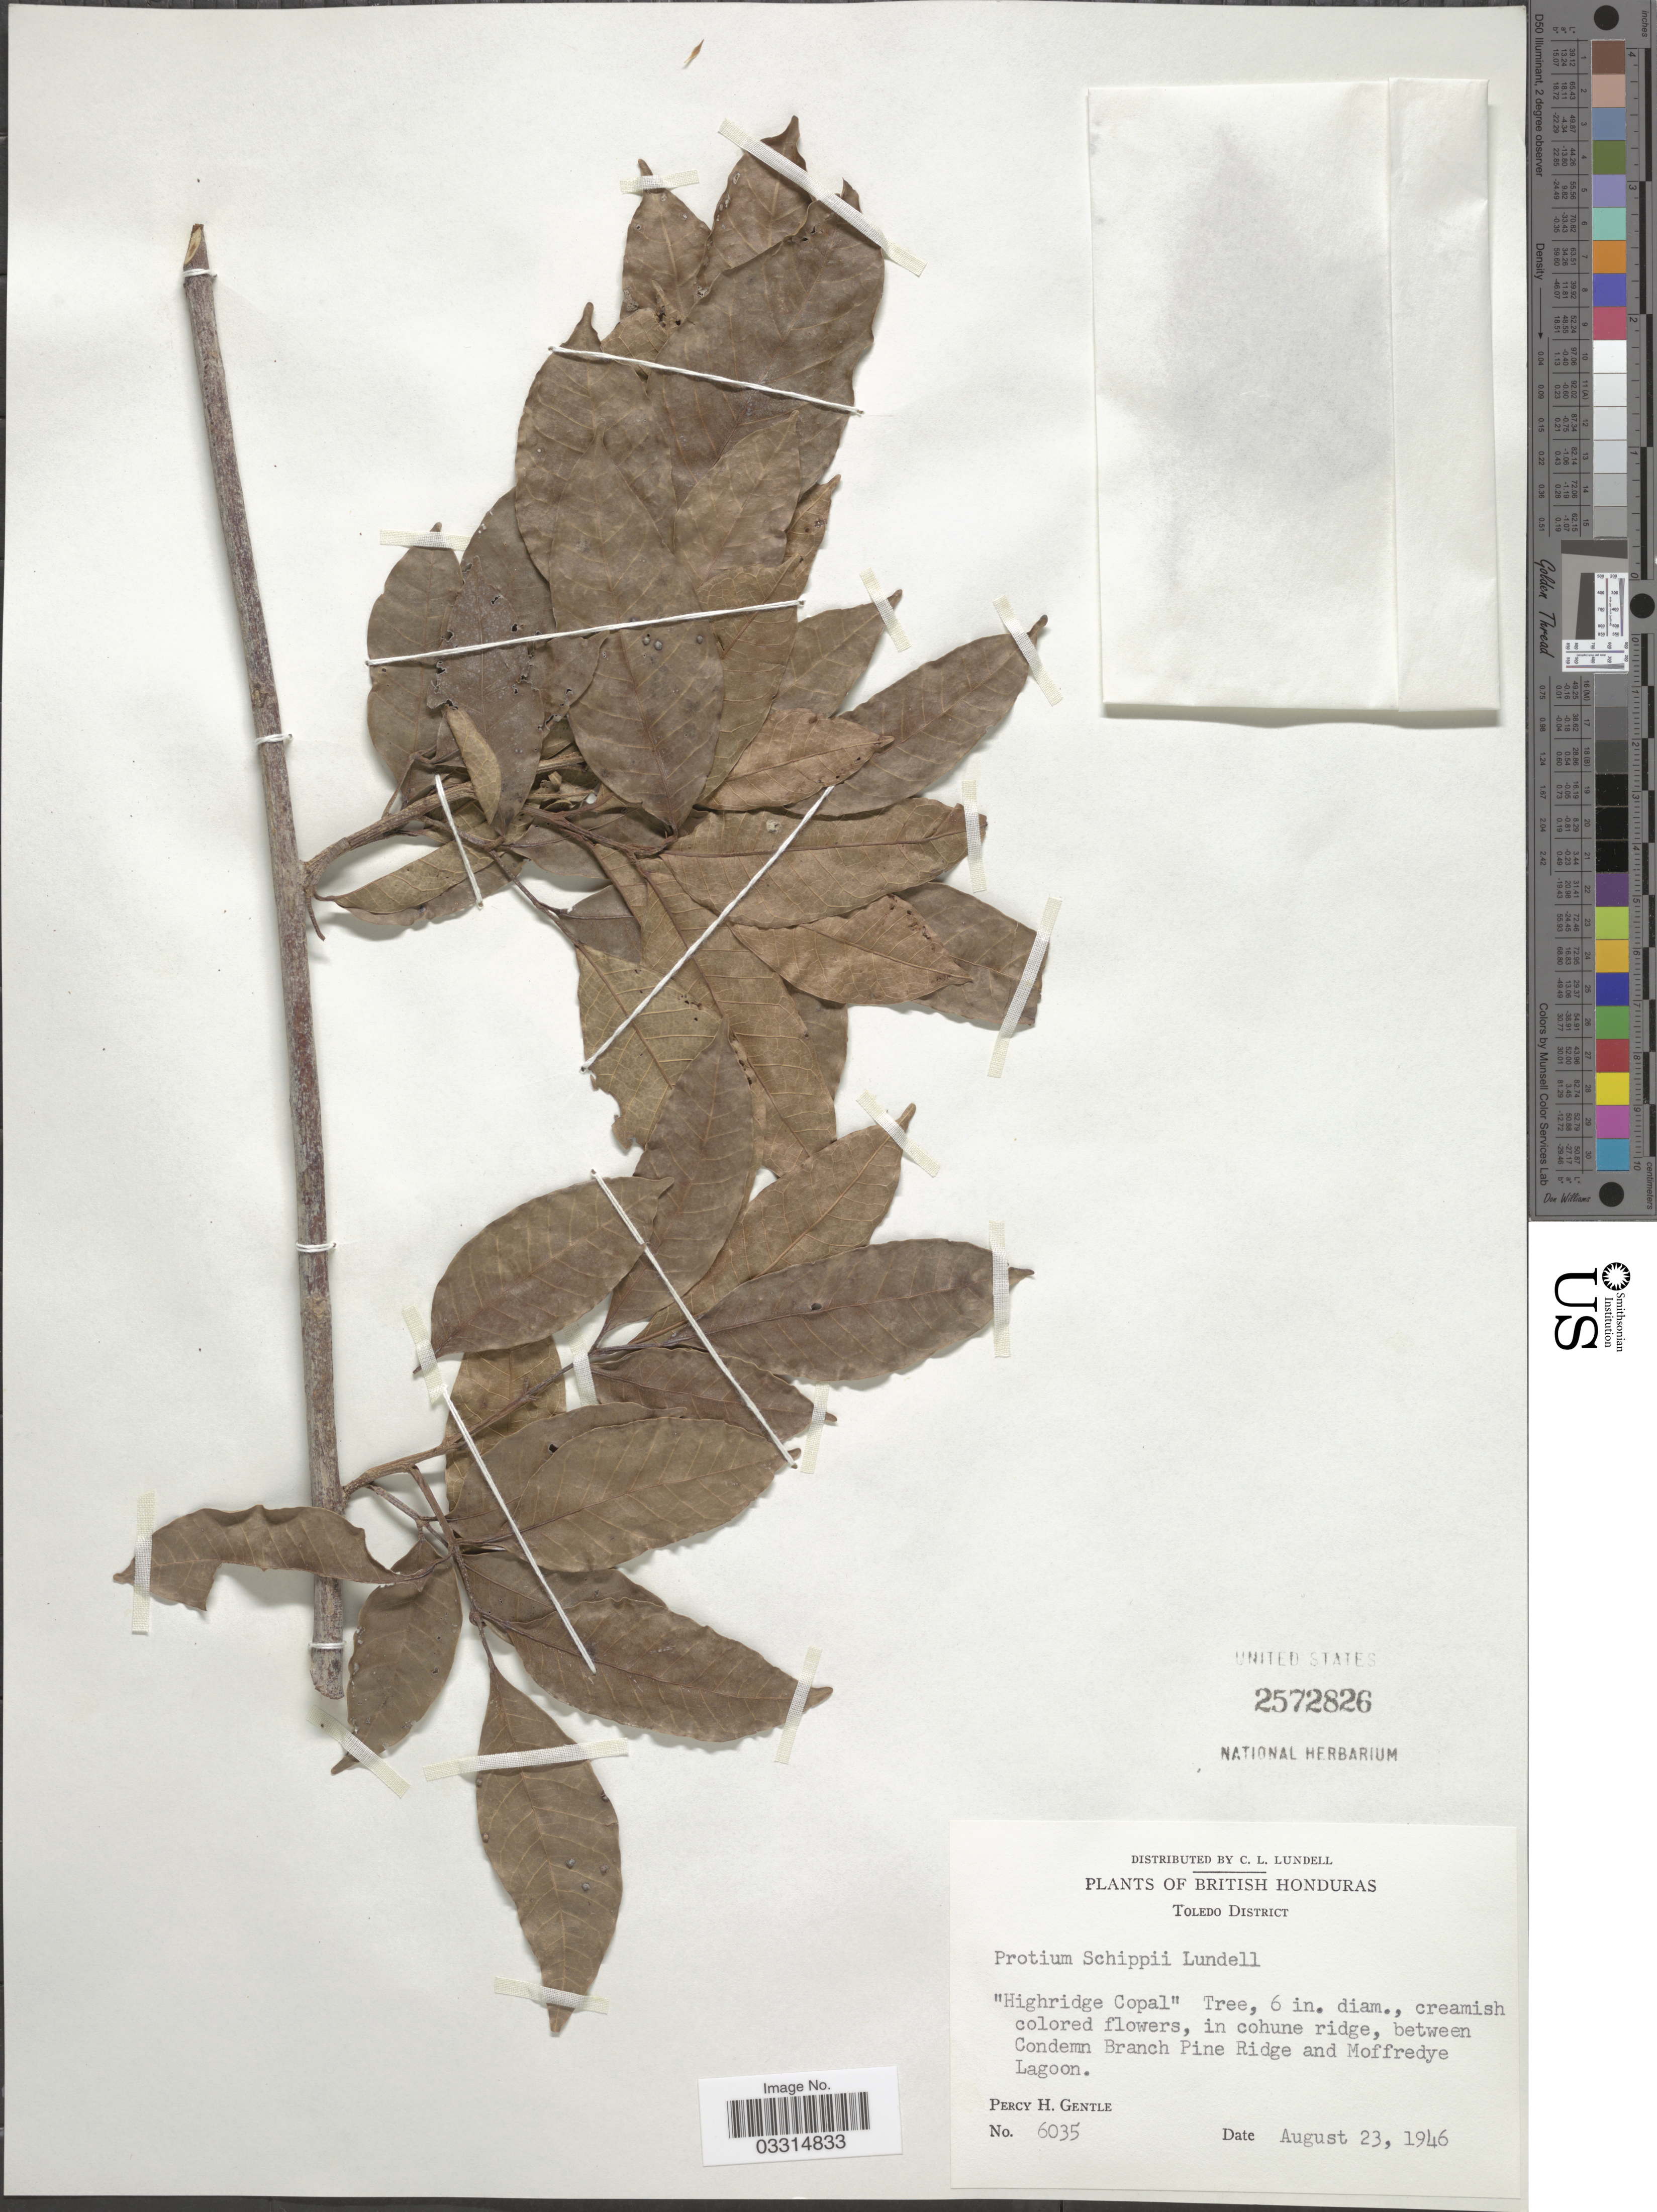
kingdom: Plantae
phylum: Tracheophyta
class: Magnoliopsida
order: Sapindales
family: Burseraceae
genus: Protium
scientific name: Protium confusum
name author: (Rose) Pittier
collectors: P. H. Gentle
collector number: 6035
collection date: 1946-08-23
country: Belize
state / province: Toledo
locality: British Honduras, Toledo District, in cohune ridge, between Condemn Branch Pine Ridge and Moffredye Lagoon.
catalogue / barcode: US 2572826